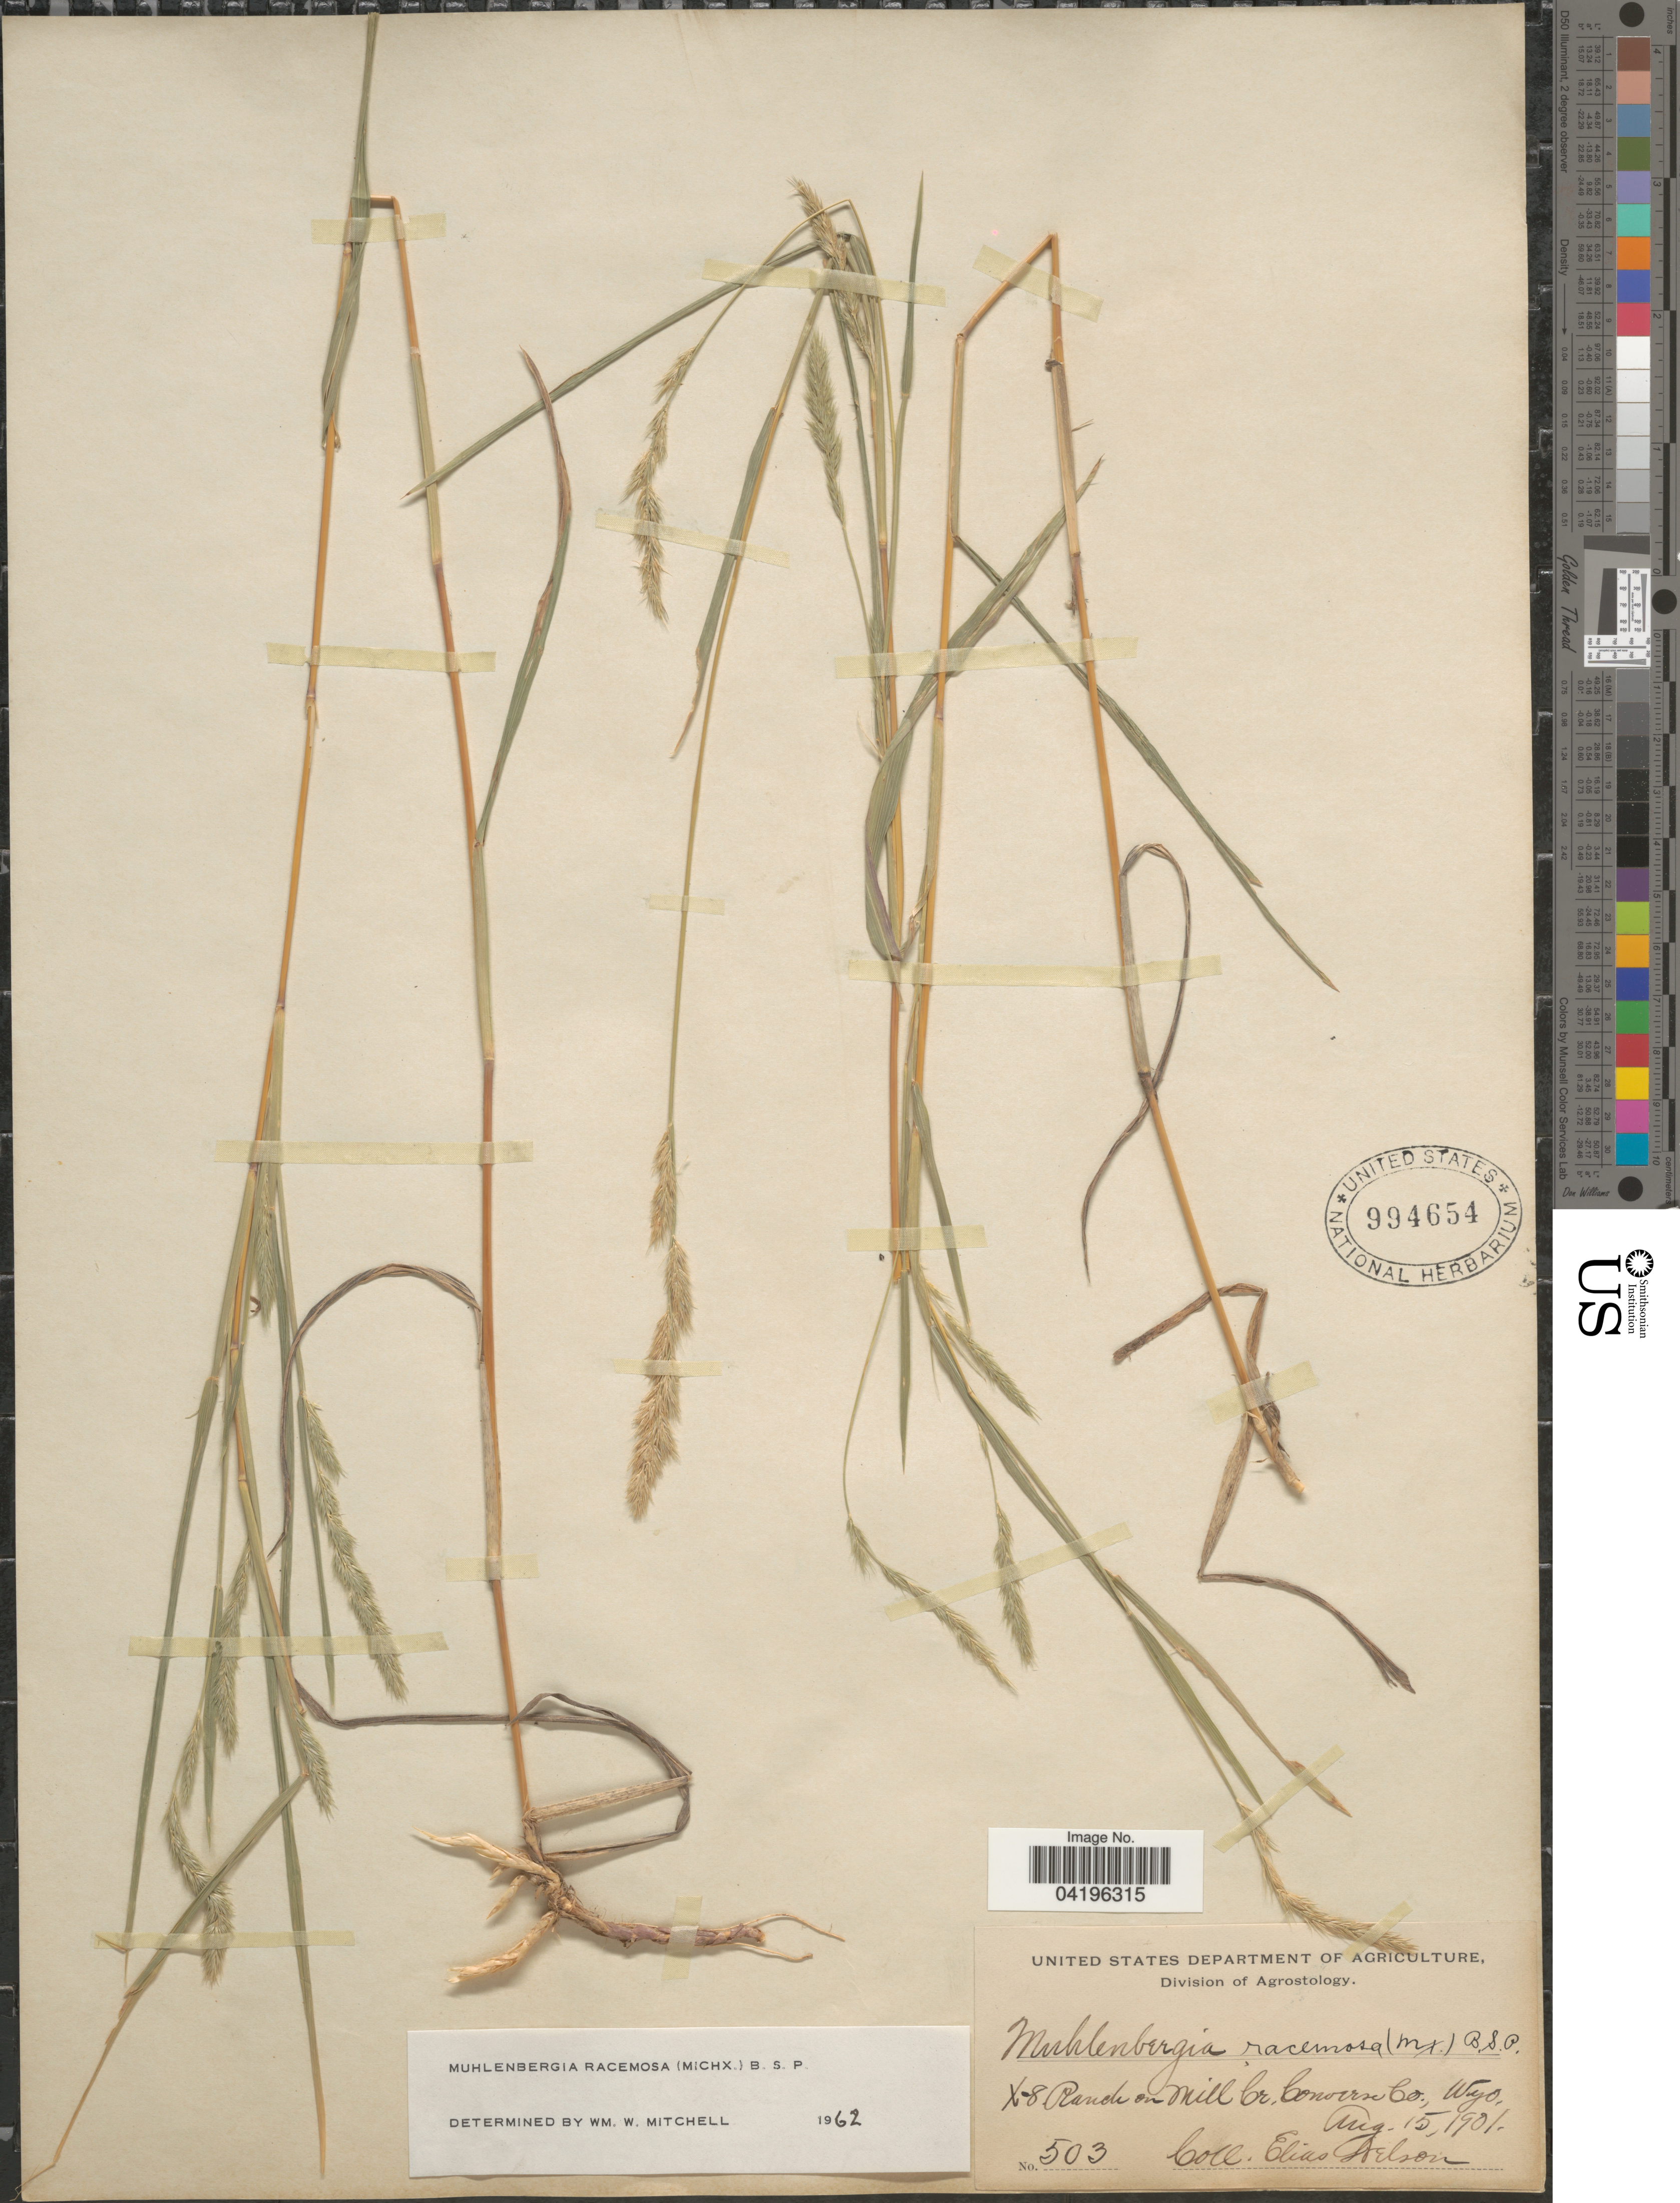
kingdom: Plantae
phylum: Tracheophyta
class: Liliopsida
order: Poales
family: Poaceae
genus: Muhlenbergia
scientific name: Muhlenbergia racemosa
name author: (Michx.) Britton et al.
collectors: E. Nelson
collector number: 503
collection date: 1901-08-15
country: United States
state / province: Wyoming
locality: X-8 Ranch on Mill Cr. Converse Co.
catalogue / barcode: US 994654